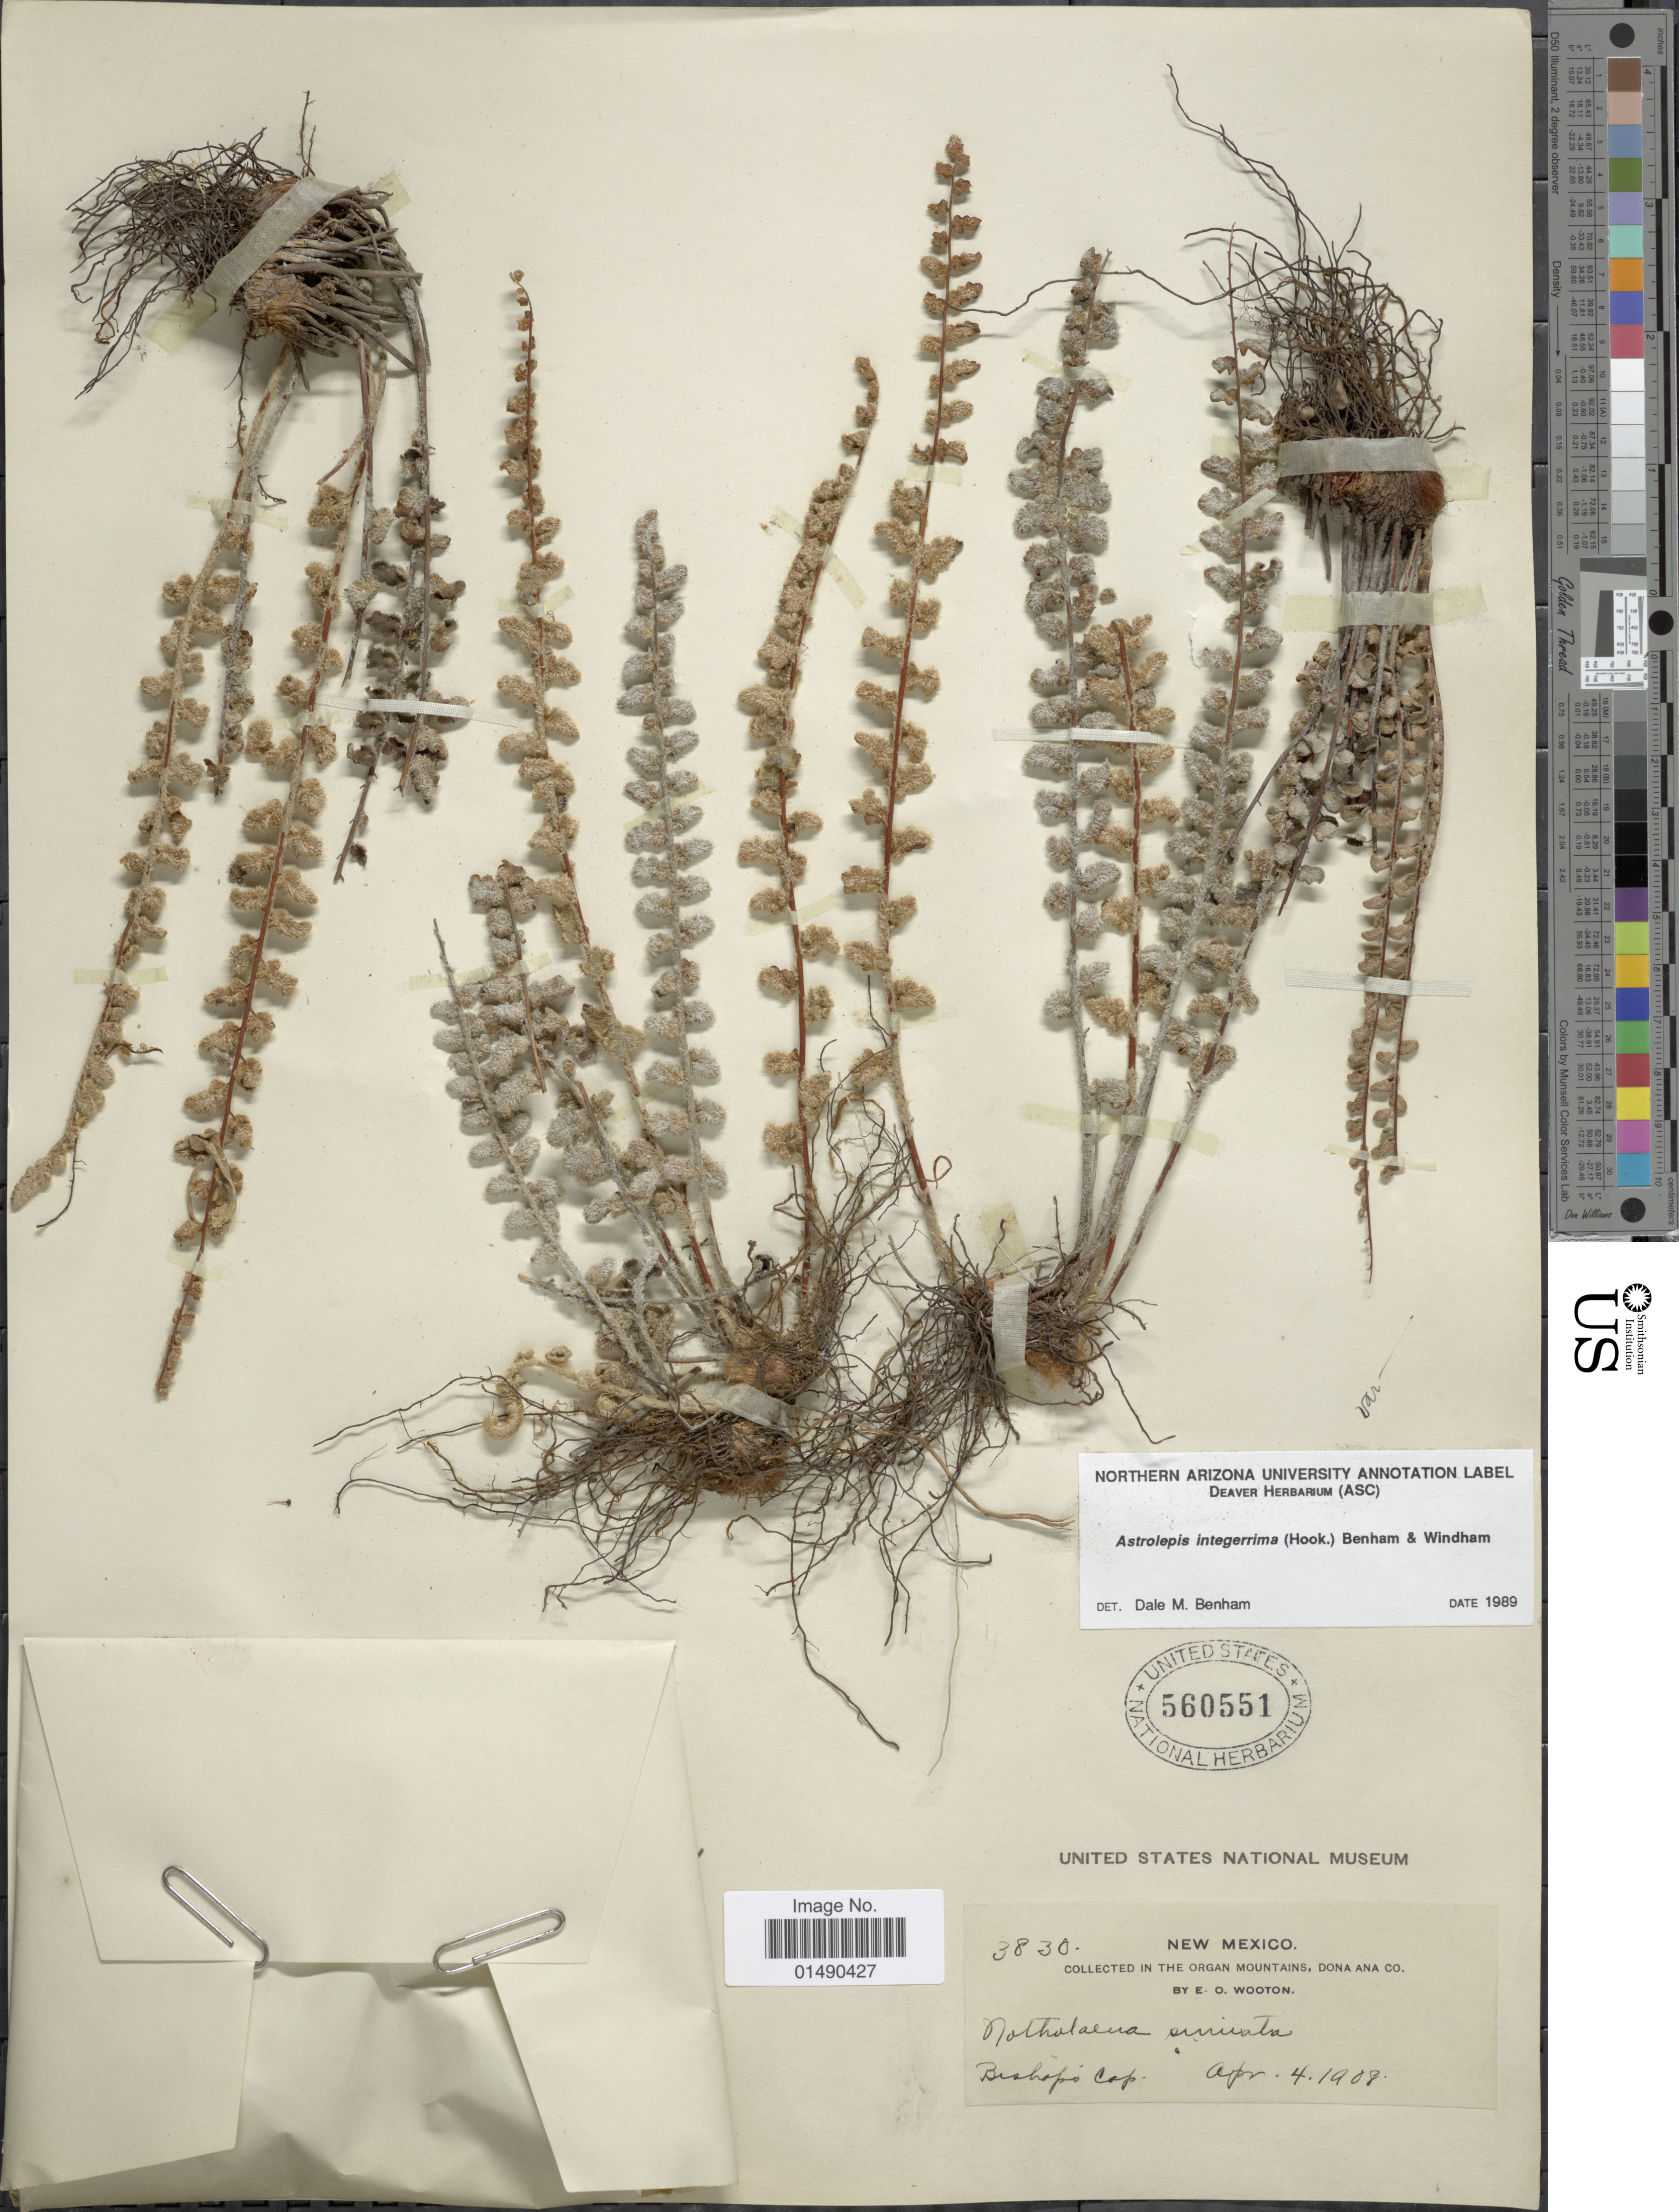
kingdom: Plantae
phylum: Tracheophyta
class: Polypodiopsida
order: Polypodiales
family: Pteridaceae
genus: Astrolepis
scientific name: Astrolepis integerrima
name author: (Hook.) D.M. Benham & Windham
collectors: E. O. Wooton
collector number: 3830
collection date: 1908-04-04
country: United States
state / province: New Mexico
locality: In the Organ Mountains, Dona Ana Co. Bishops Cap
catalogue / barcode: US 560551